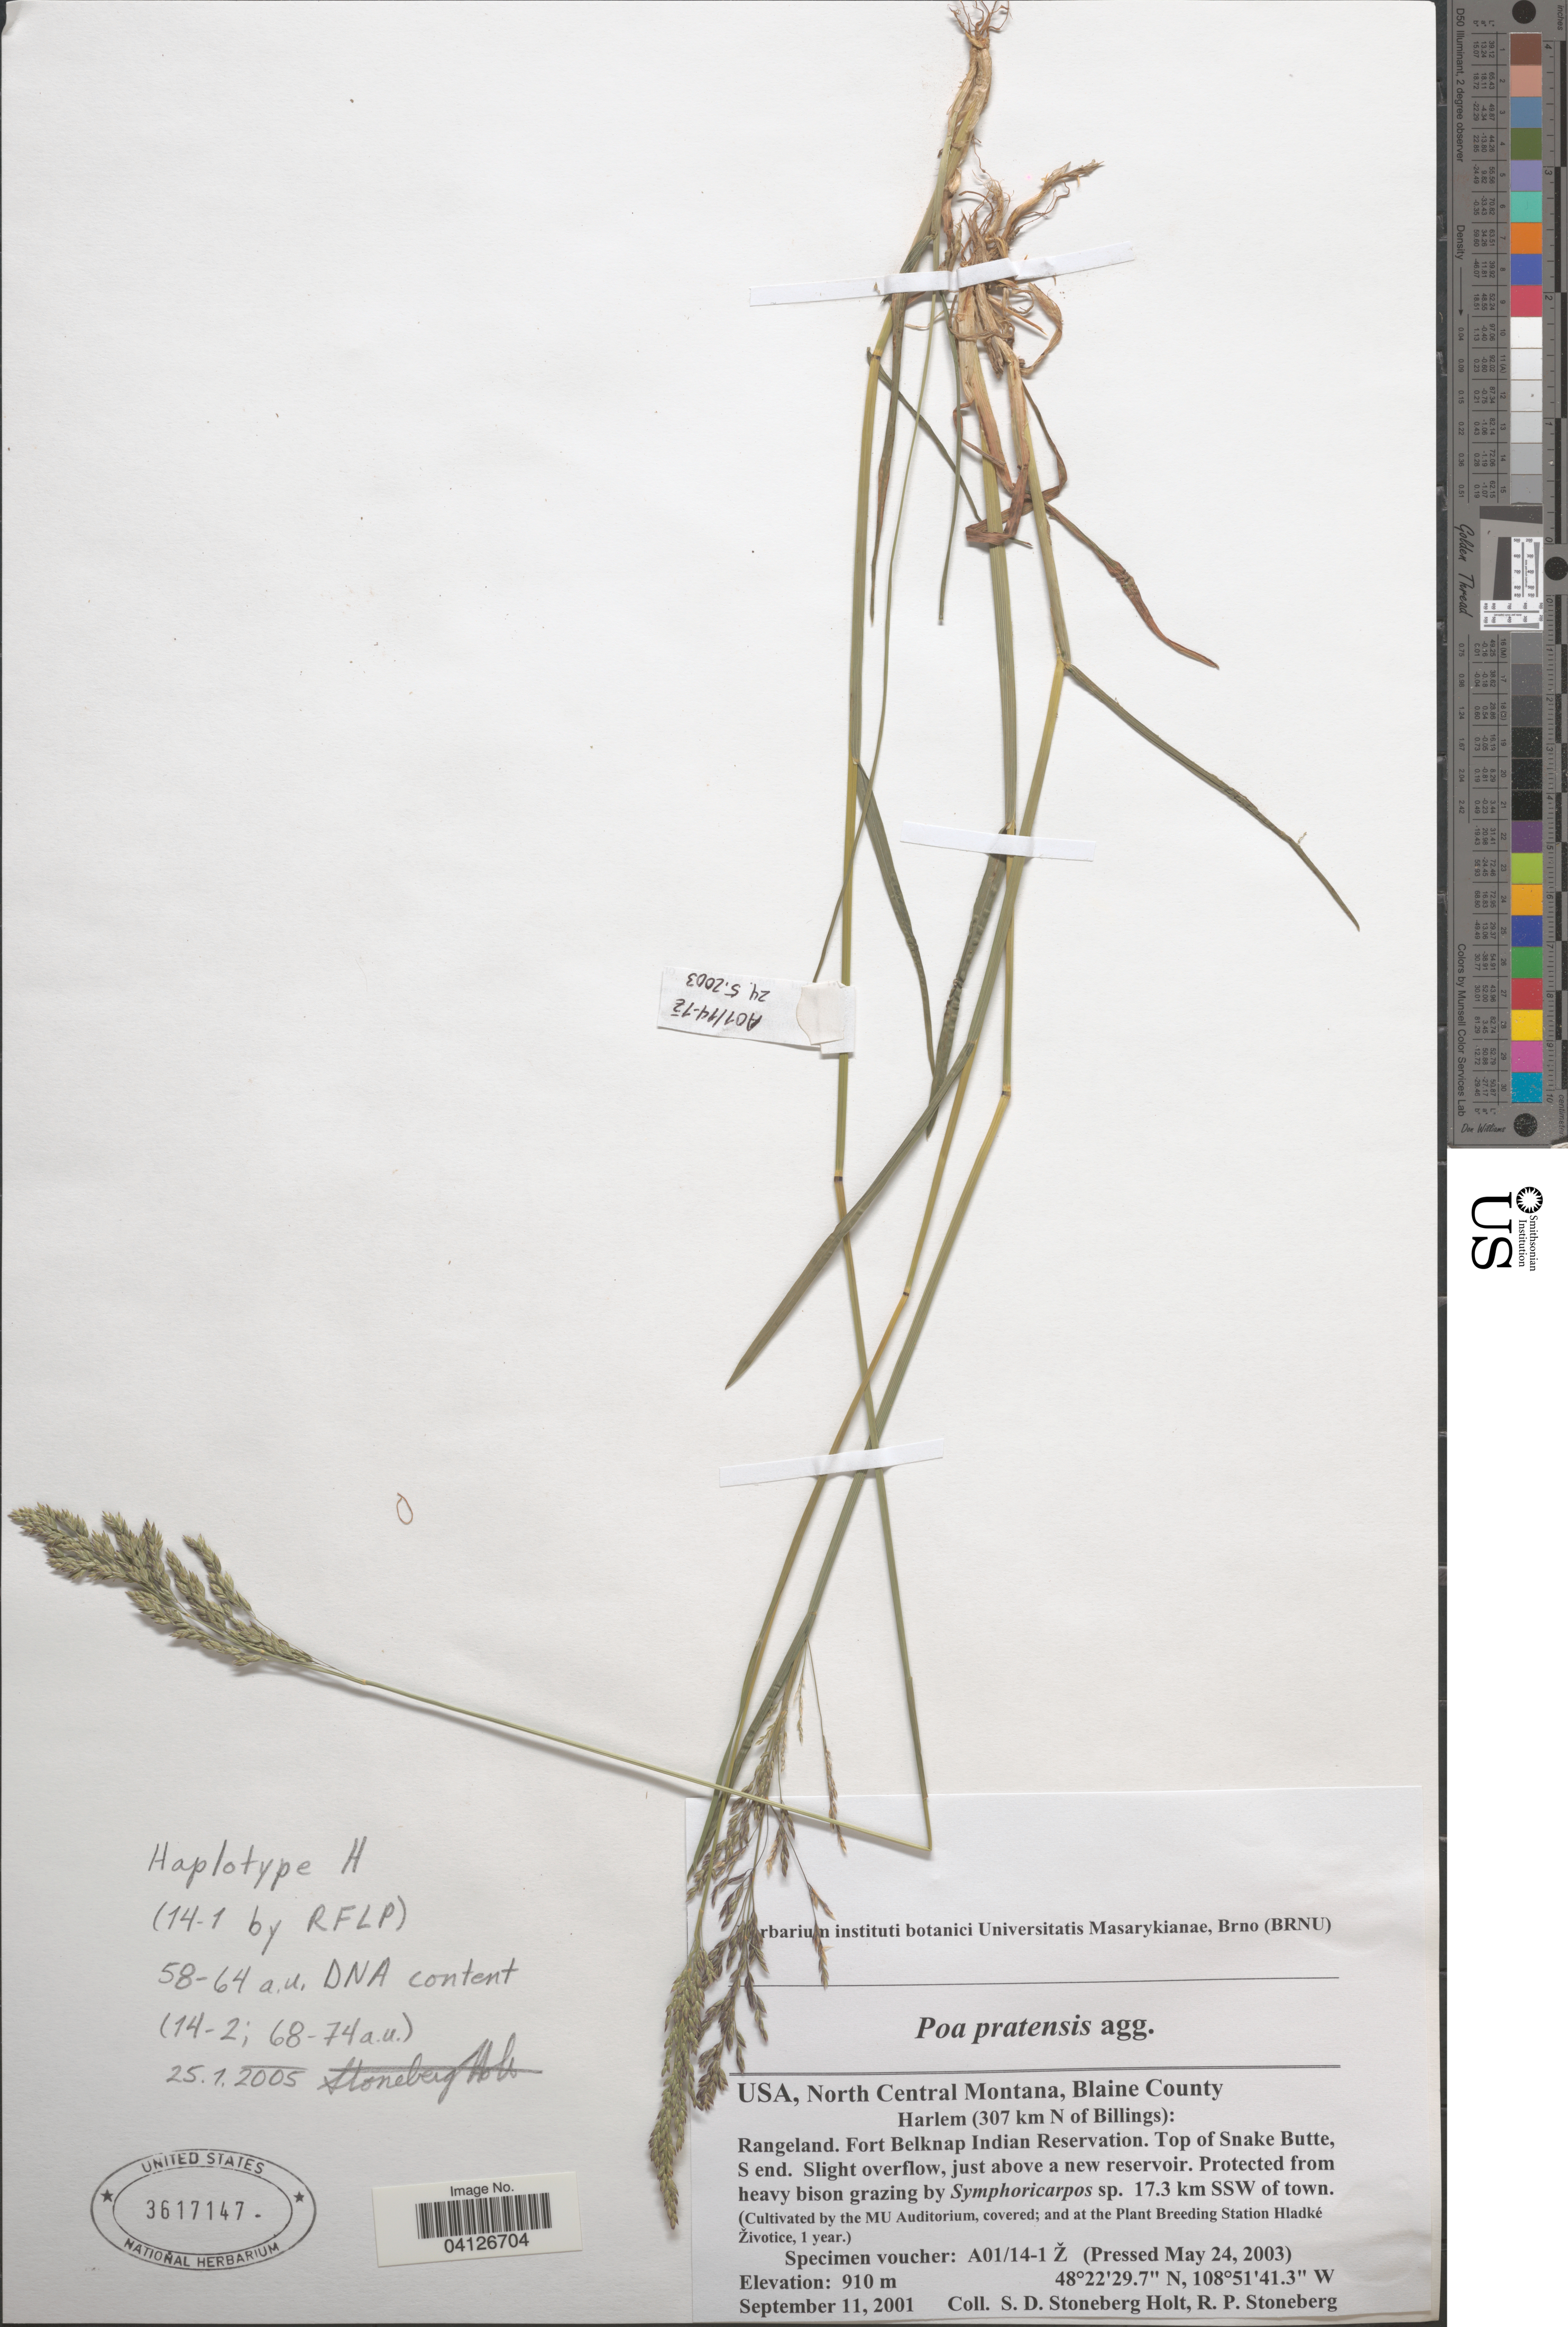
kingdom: Plantae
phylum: Tracheophyta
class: Liliopsida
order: Poales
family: Poaceae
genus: Poa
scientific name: Poa pratensis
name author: L.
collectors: Ex herb. instituti botanici Universitatis Masarykianae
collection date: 2003-05-24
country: Czechia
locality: (Cultivated by the MU Auditorium, covered; and at the Plant Breeding Station Hladké Životice, 1 year.).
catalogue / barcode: US 3617147